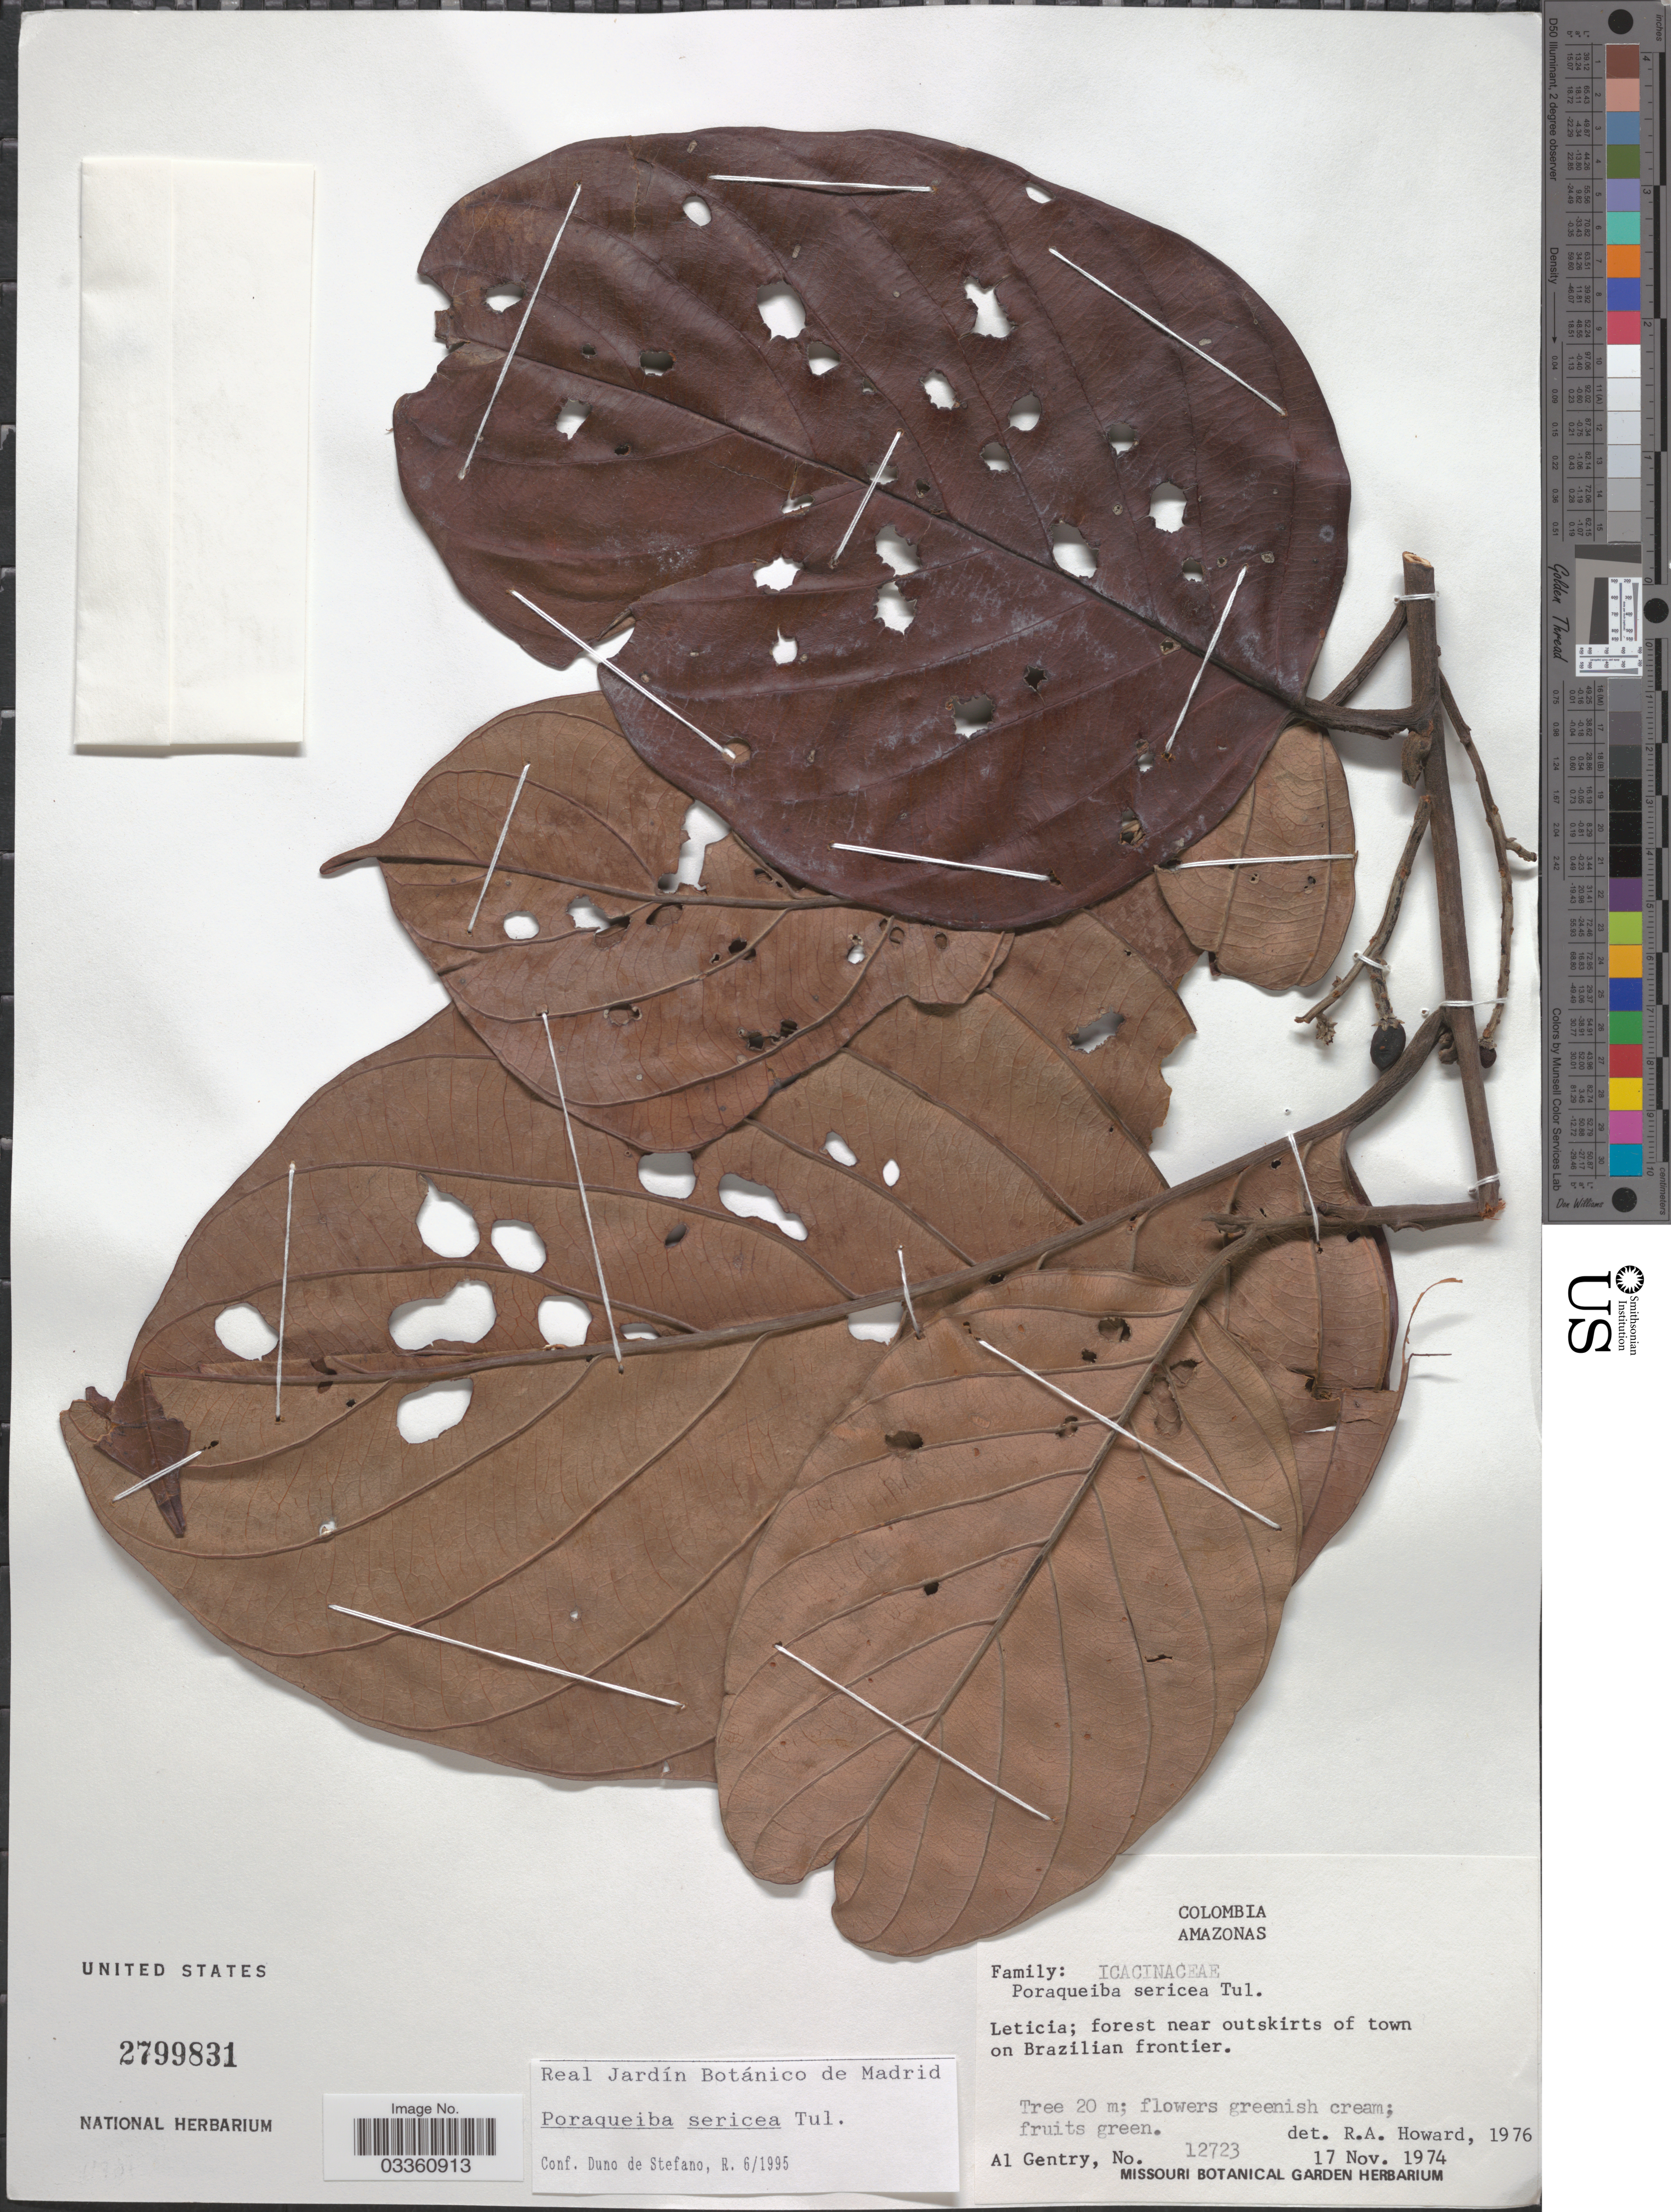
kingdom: Plantae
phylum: Tracheophyta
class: Magnoliopsida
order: Metteniusales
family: Metteniusaceae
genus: Poraqueiba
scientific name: Poraqueiba sericea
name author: Tul.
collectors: A. H. Gentry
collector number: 12723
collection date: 1974-11-17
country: Colombia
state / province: Amazônas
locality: Leticia; forest near outskirts of town on Brazilian frontier.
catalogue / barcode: US 2799831